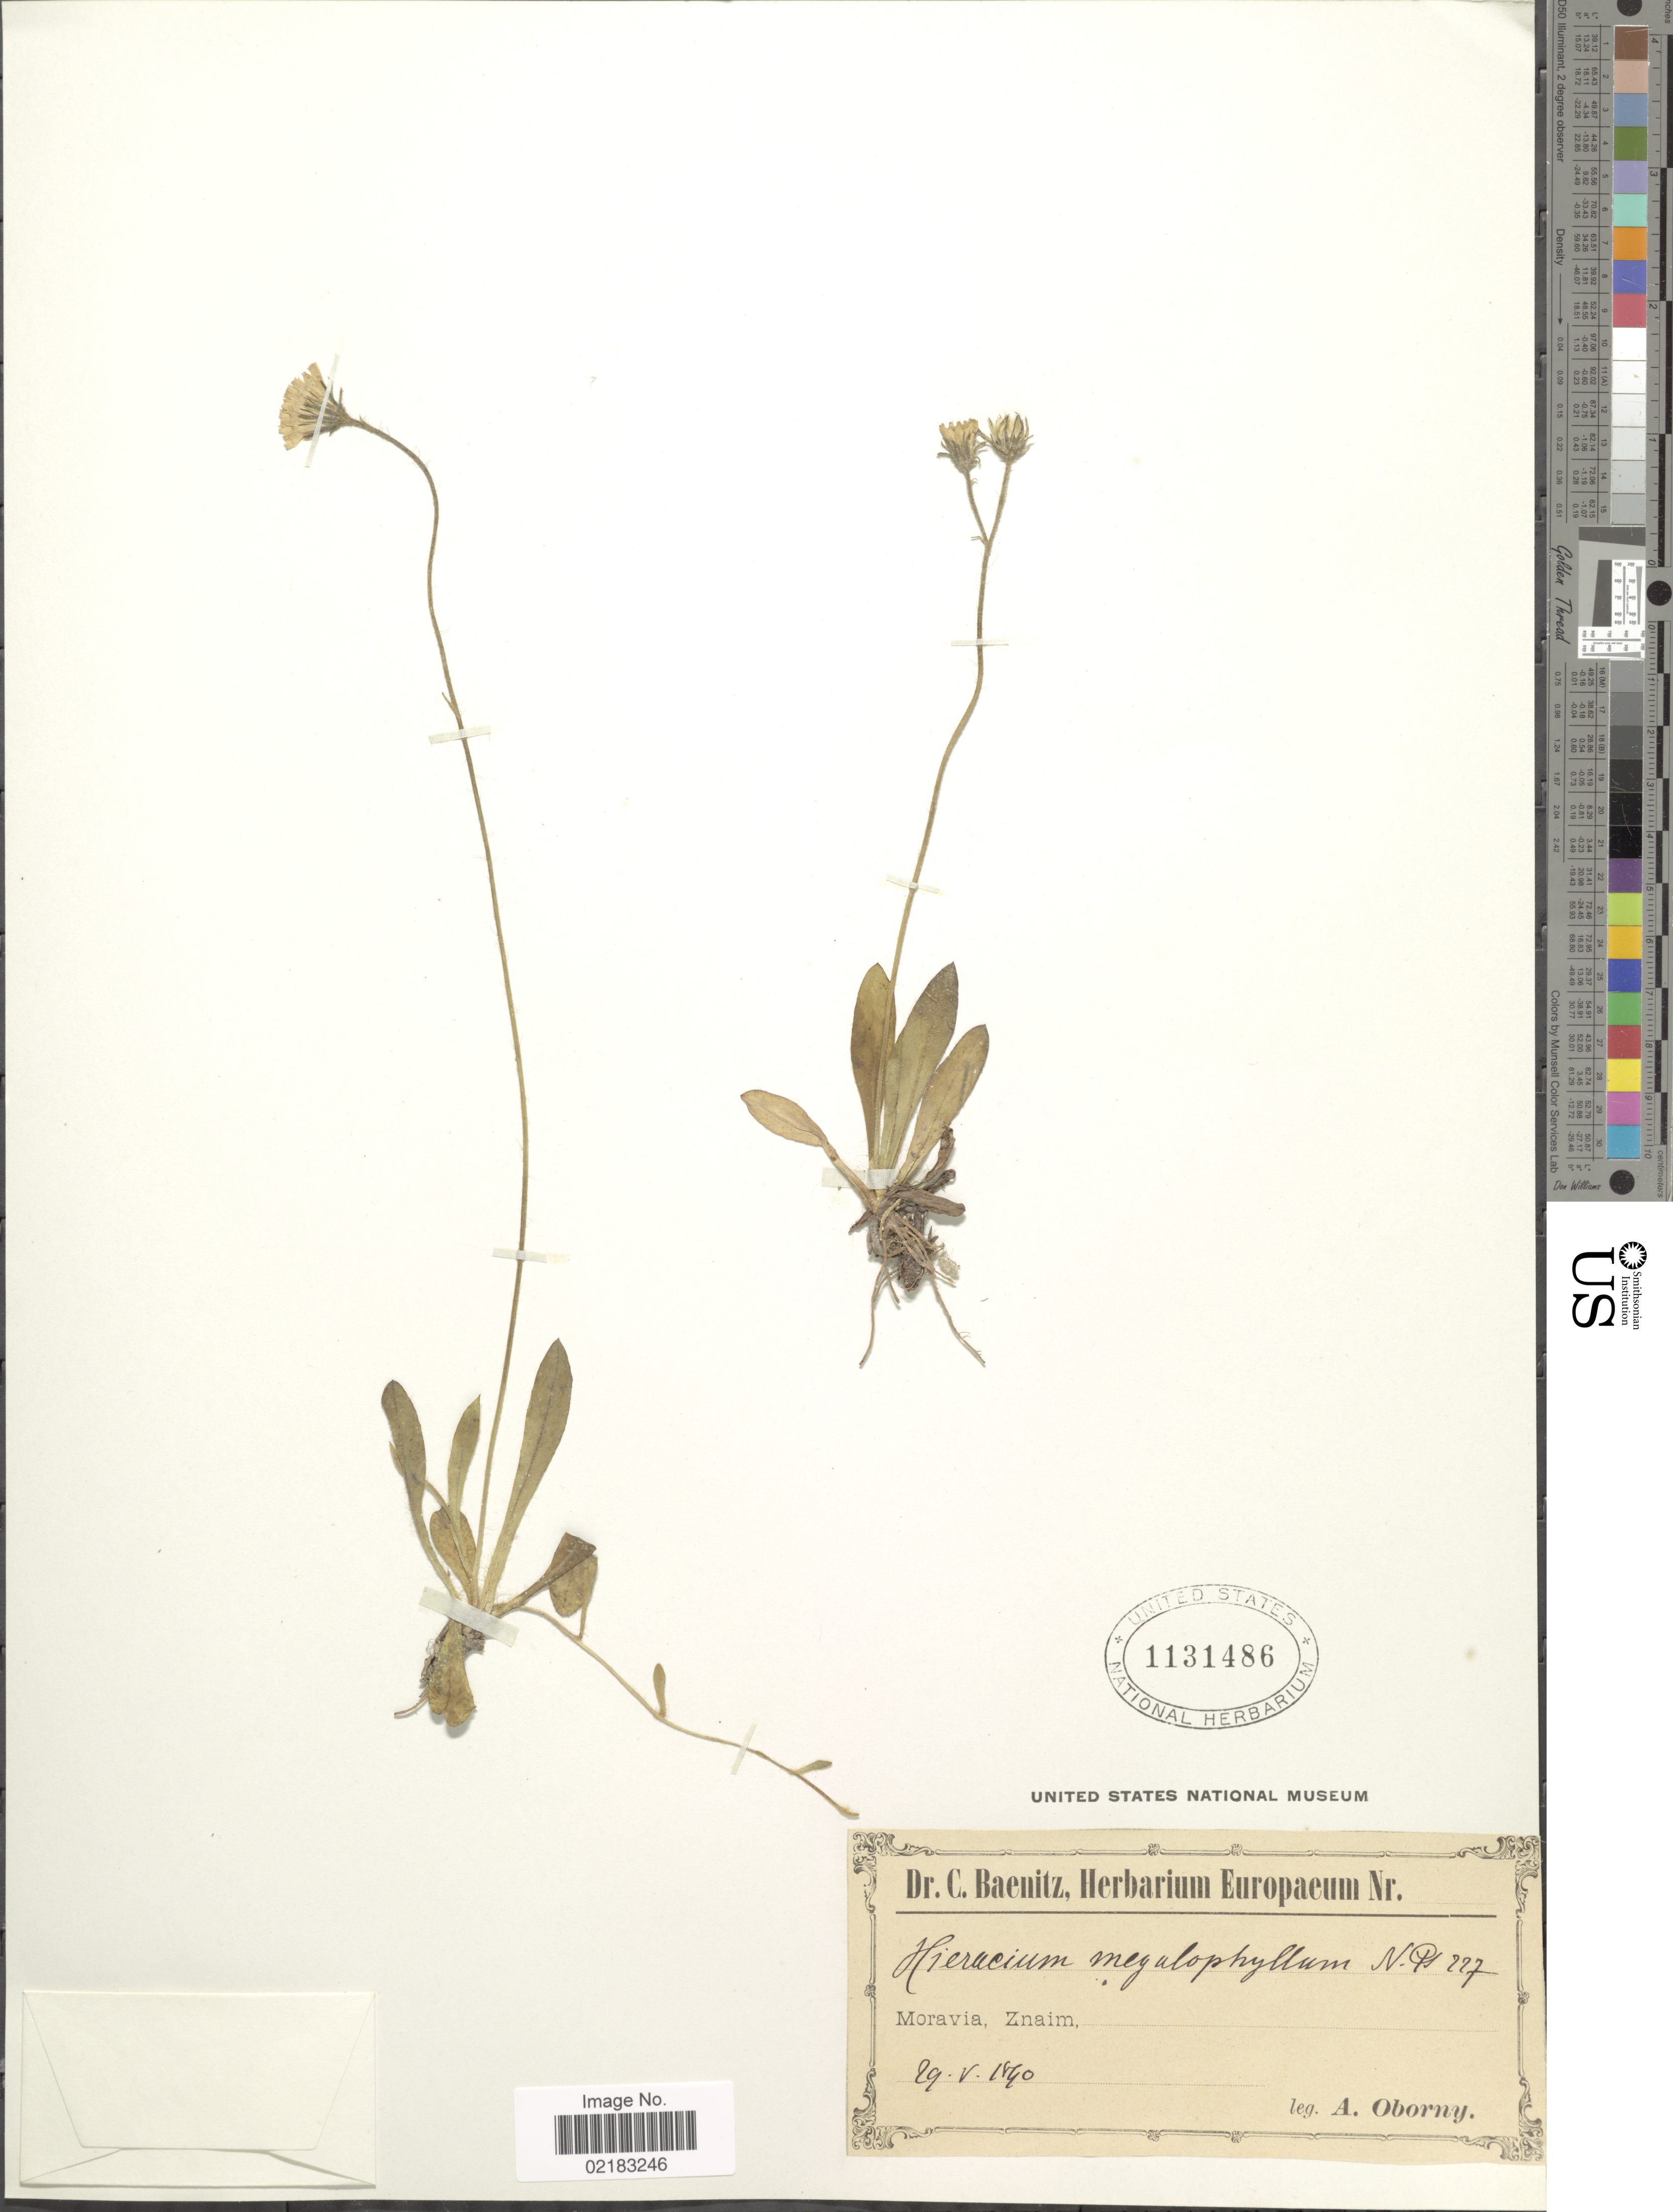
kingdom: Plantae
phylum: Tracheophyta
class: Magnoliopsida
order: Asterales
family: Asteraceae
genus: Hieracium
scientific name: Hieracium megalophyllum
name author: Zahn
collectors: A. Oborny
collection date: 1890-05-29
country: Czechia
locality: Moravia, Znaim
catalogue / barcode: US 1131486